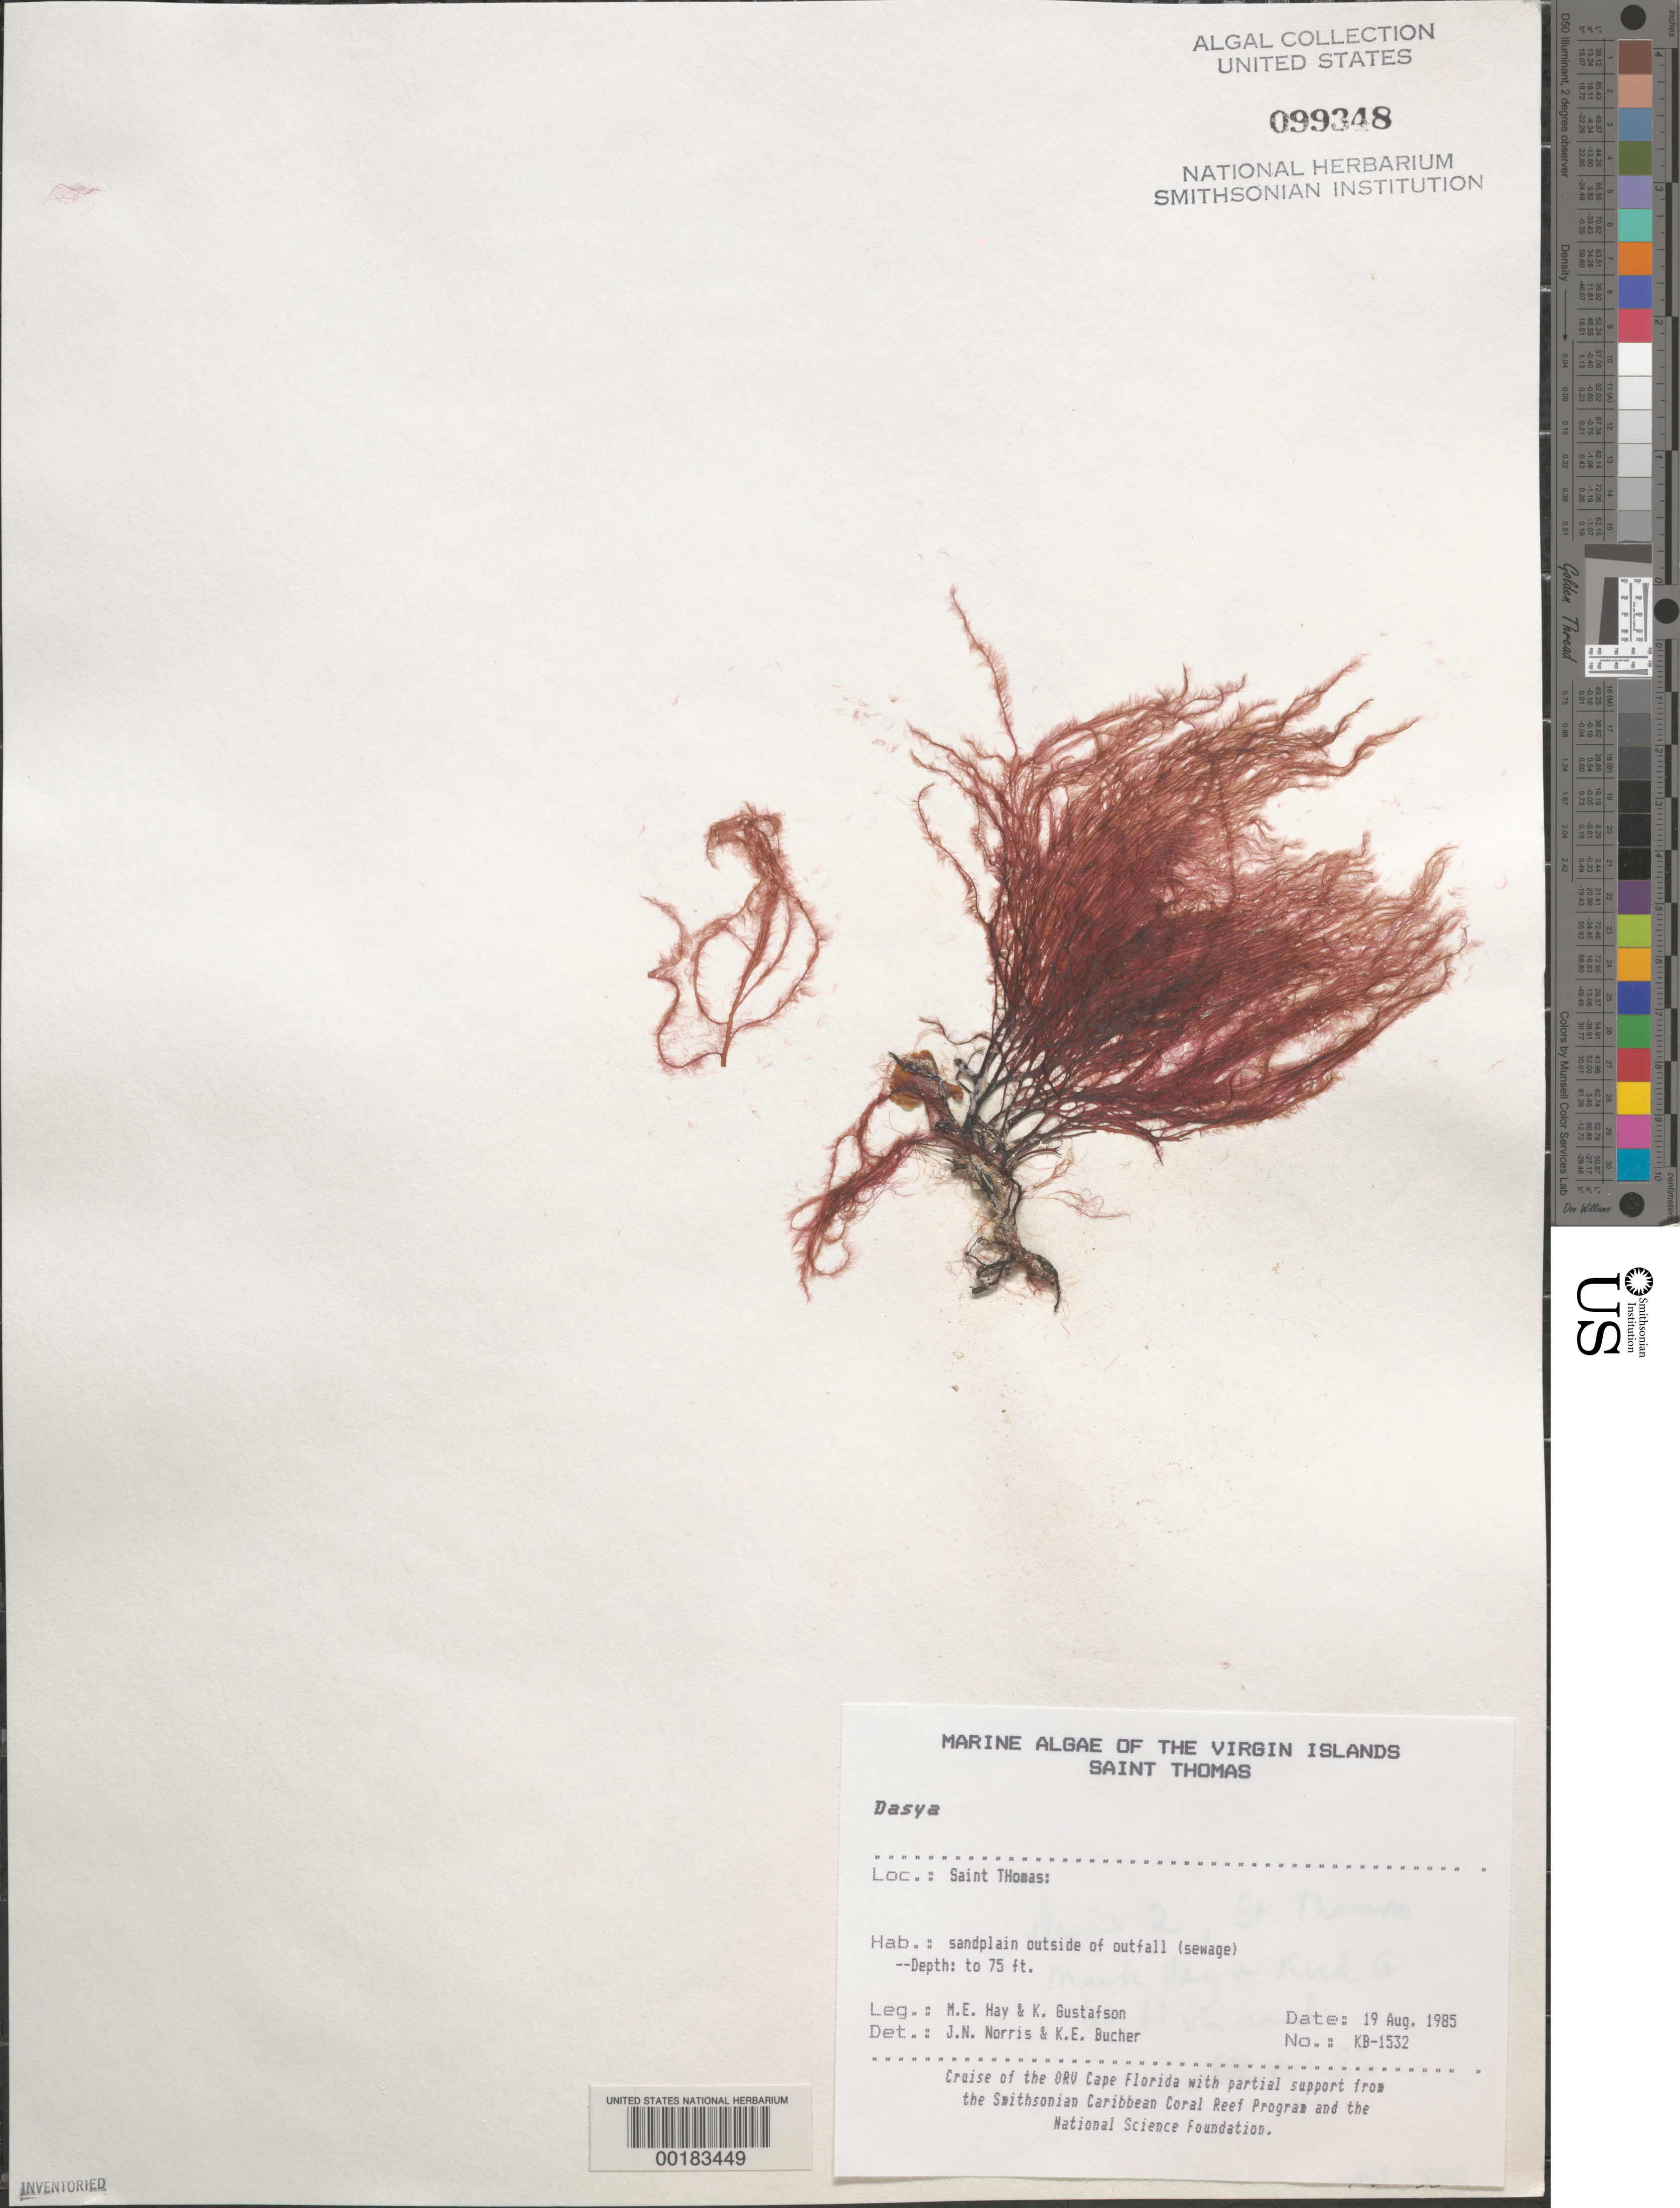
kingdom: Plantae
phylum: Rhodophyta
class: Florideophyceae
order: Ceramiales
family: Dasyaceae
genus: Dasya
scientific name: Dasya sp.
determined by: Norris, J. N.; Bucher, K. E.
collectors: M. E. Hay & K. Gustafson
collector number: KB-1532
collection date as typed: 19 Aug 1985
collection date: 1985-08-19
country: U.S. Virgin Islands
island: St. Thomas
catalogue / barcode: US 99348